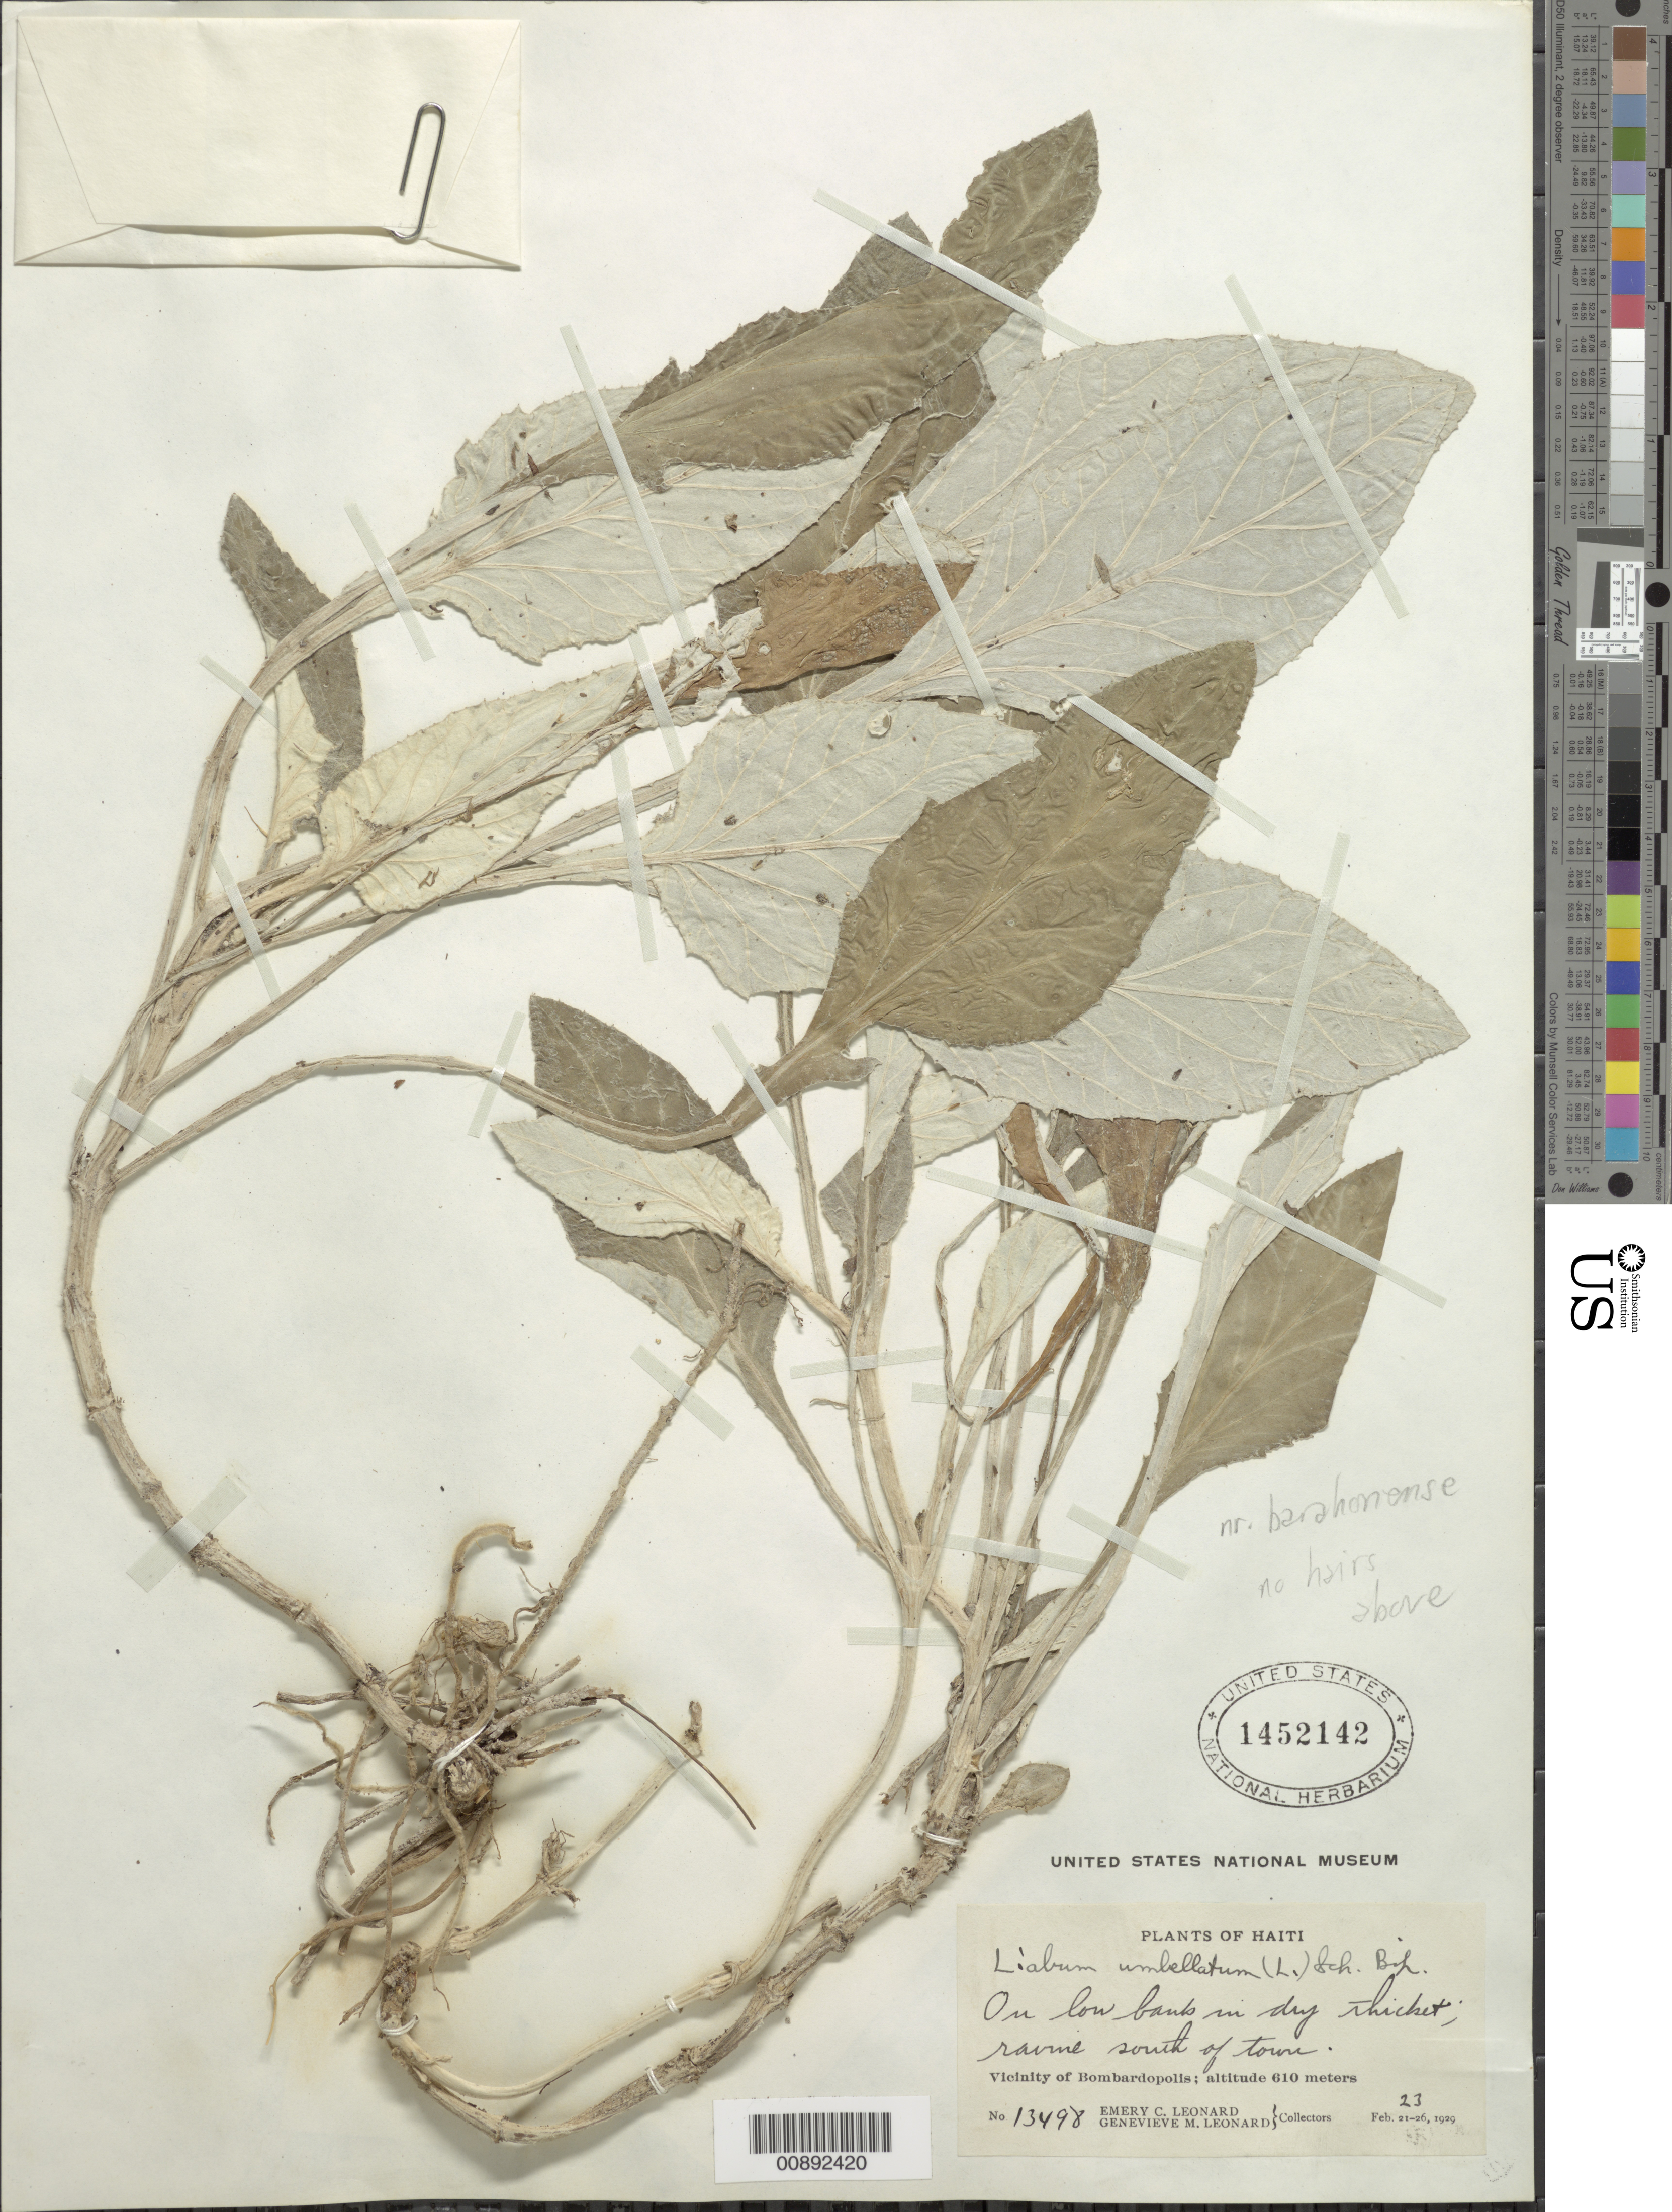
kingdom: Plantae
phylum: Tracheophyta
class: Magnoliopsida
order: Asterales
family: Asteraceae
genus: Liabum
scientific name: Liabum barahonense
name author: Urb.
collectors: E. C. Leonard & G. M. Leonard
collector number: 13498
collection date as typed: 23 February 1929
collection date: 1929-02-23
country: Haiti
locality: Bombardopolis vicinity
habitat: Low banks of dry thicket, ravine south of town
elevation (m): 610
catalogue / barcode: US 1452142